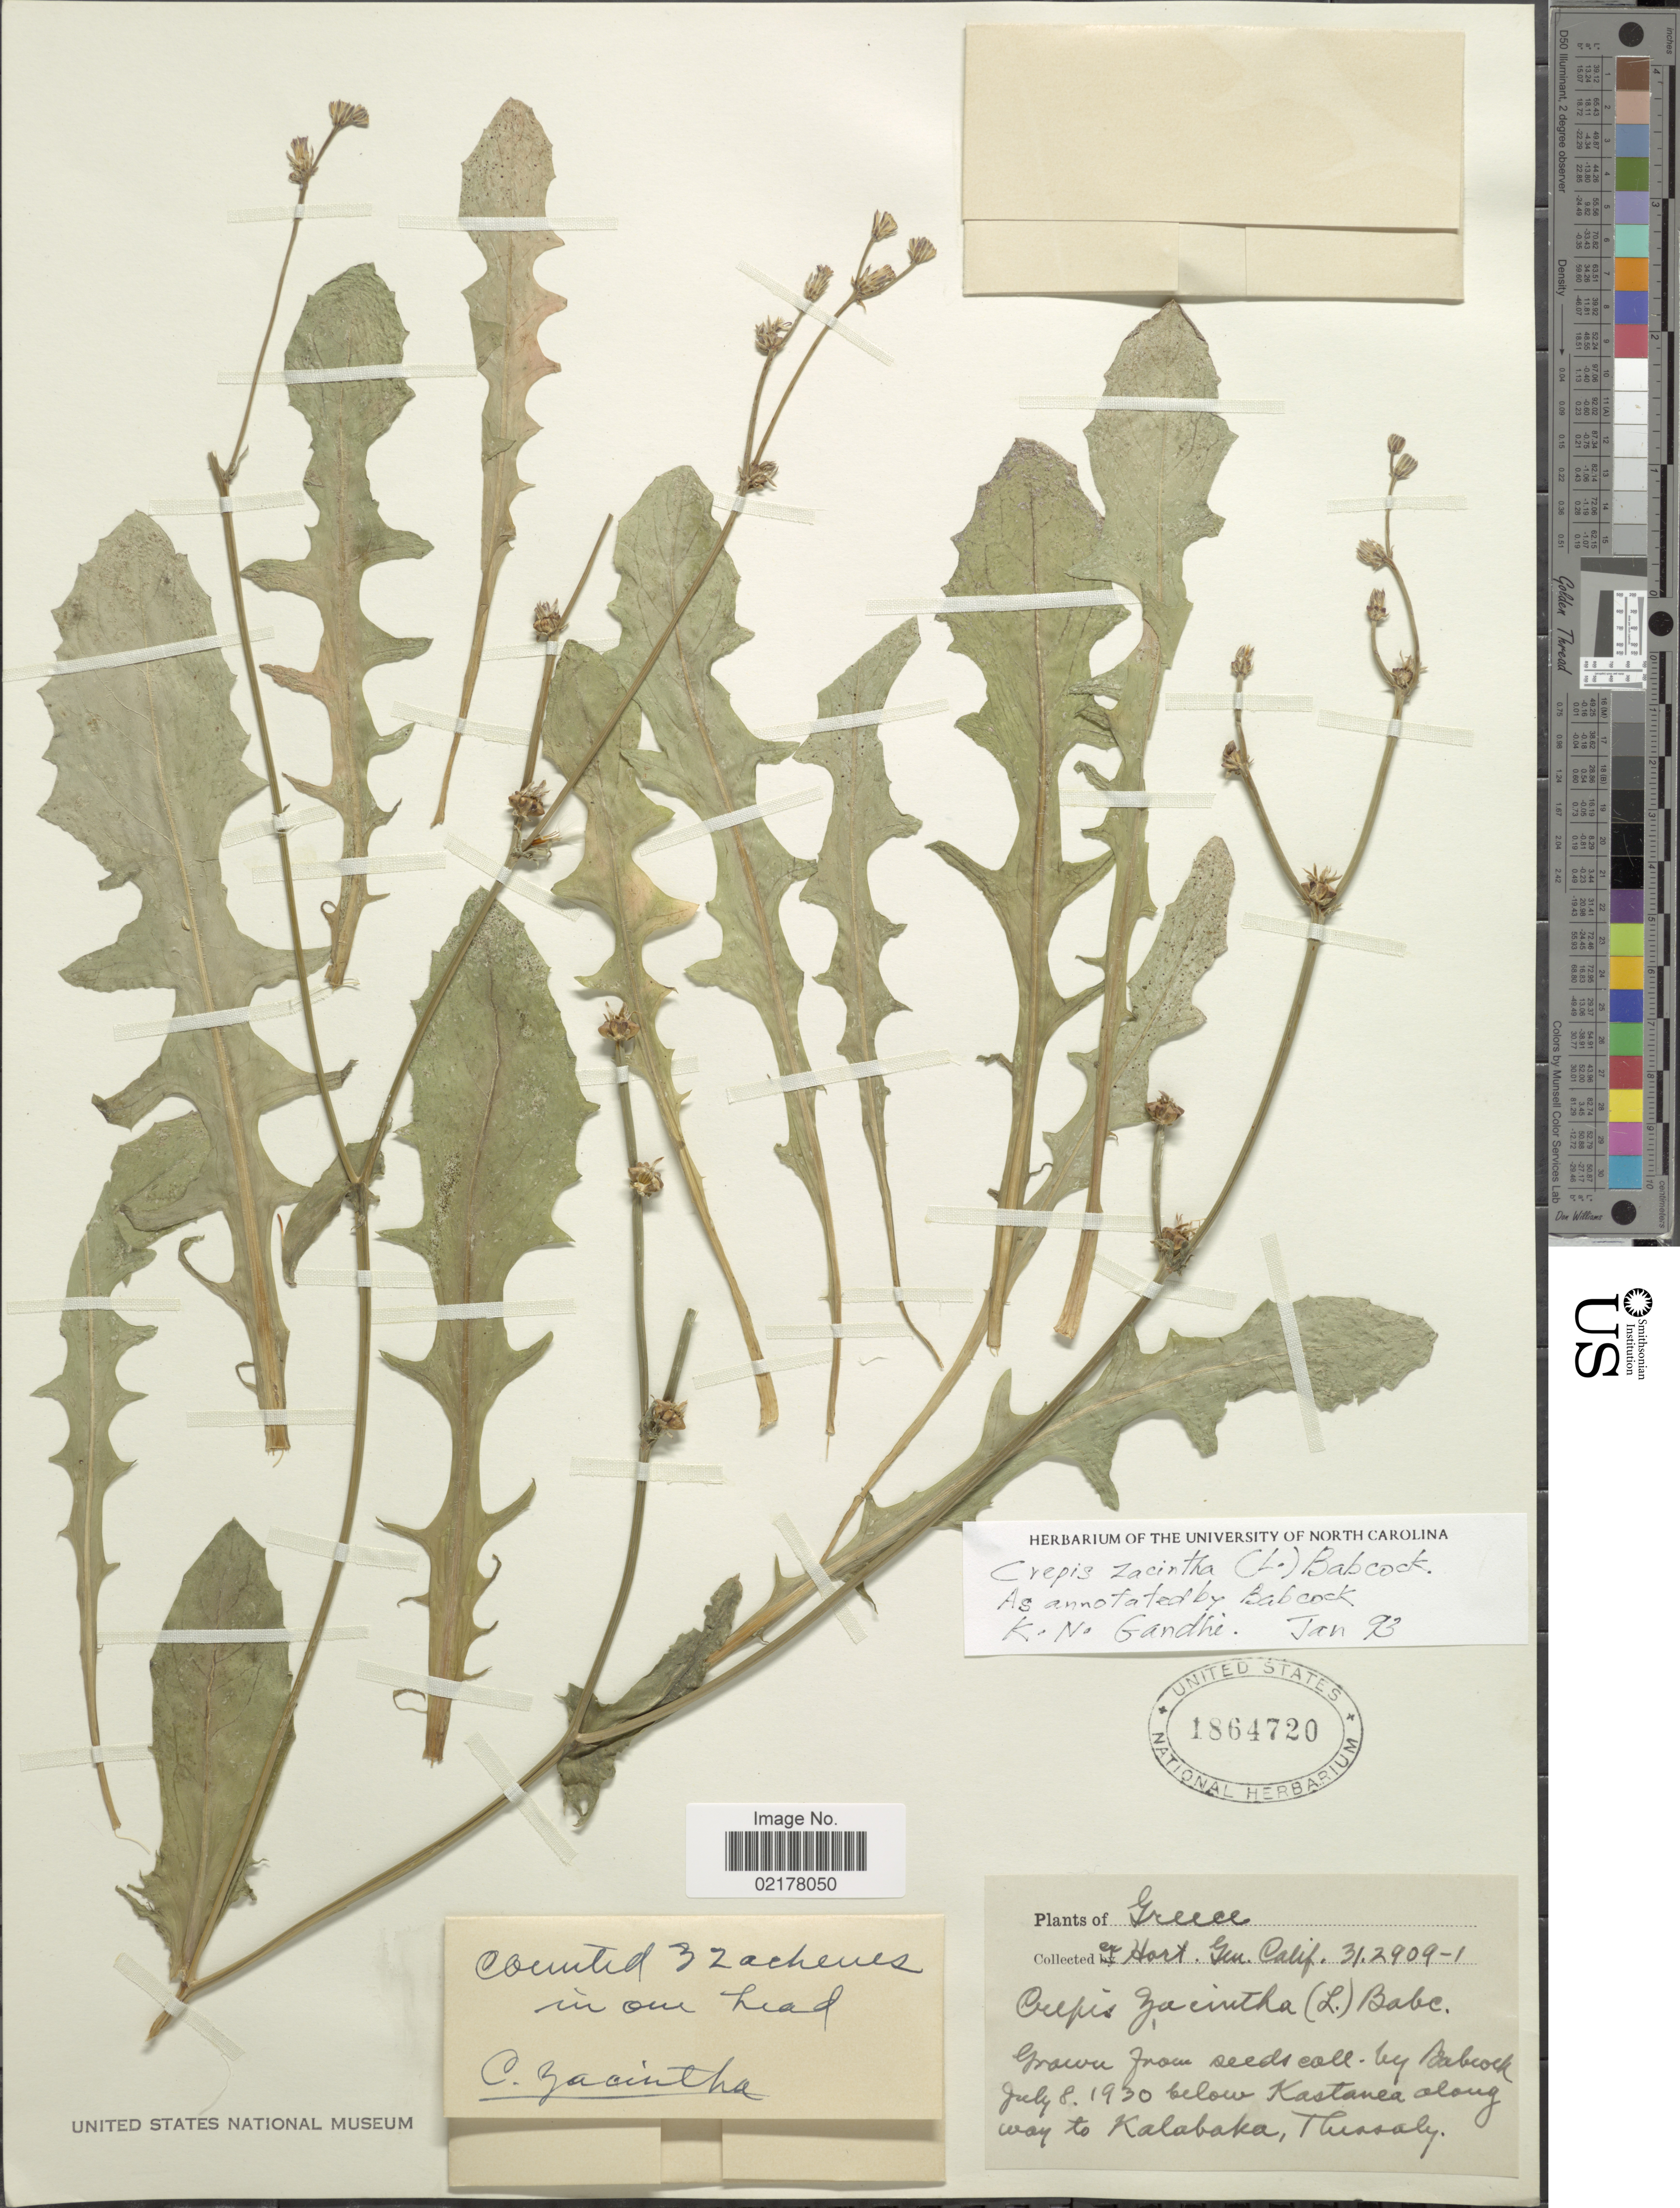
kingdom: Plantae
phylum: Tracheophyta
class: Magnoliopsida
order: Asterales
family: Asteraceae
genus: Crepis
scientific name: Crepis zacintha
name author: (L.) Loisel.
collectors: Hort. Gen. Calif.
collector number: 312909-1?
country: Greece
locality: Greece [unsure placement]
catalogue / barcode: US 1864720